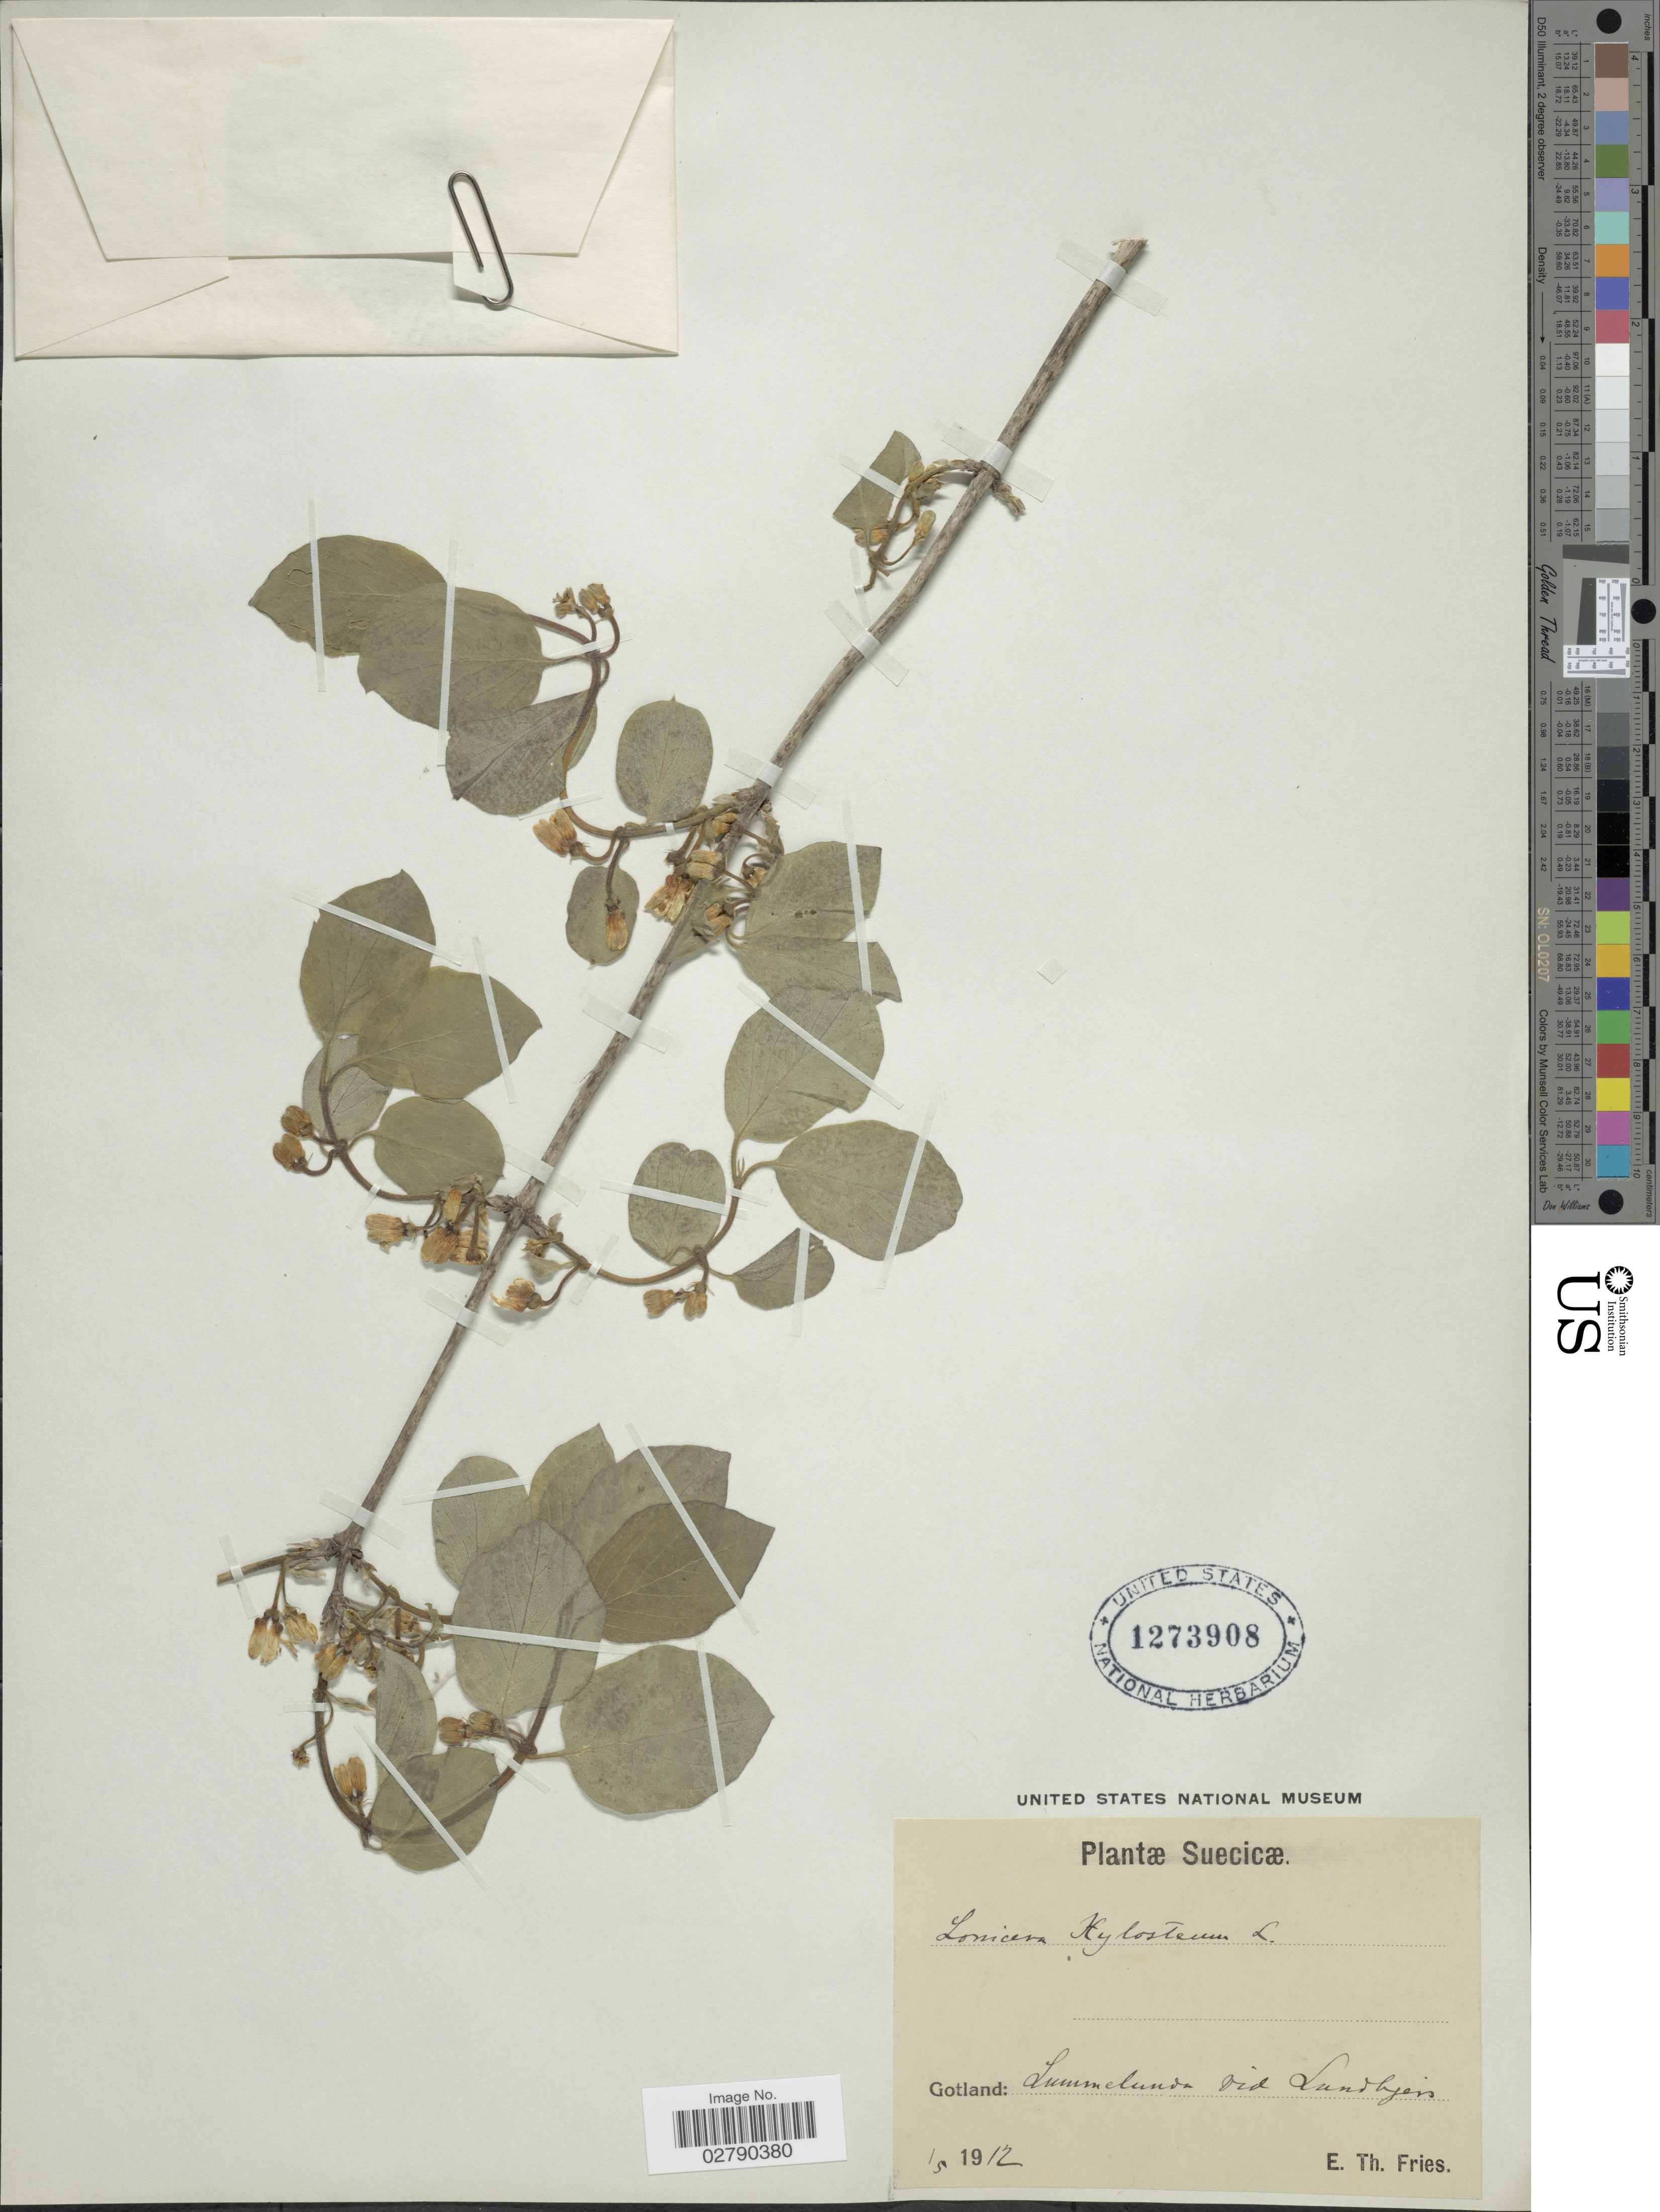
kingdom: Plantae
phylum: Tracheophyta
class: Magnoliopsida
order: Dipsacales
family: Caprifoliaceae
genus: Lonicera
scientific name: Lonicera xylosteum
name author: L.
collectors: E. Fries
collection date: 1912-05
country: Sweden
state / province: Gotland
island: Gotland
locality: Suecicæ. Gotland: Lummelunda vid Lundhjen. [interpreted]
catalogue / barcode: US 1273908